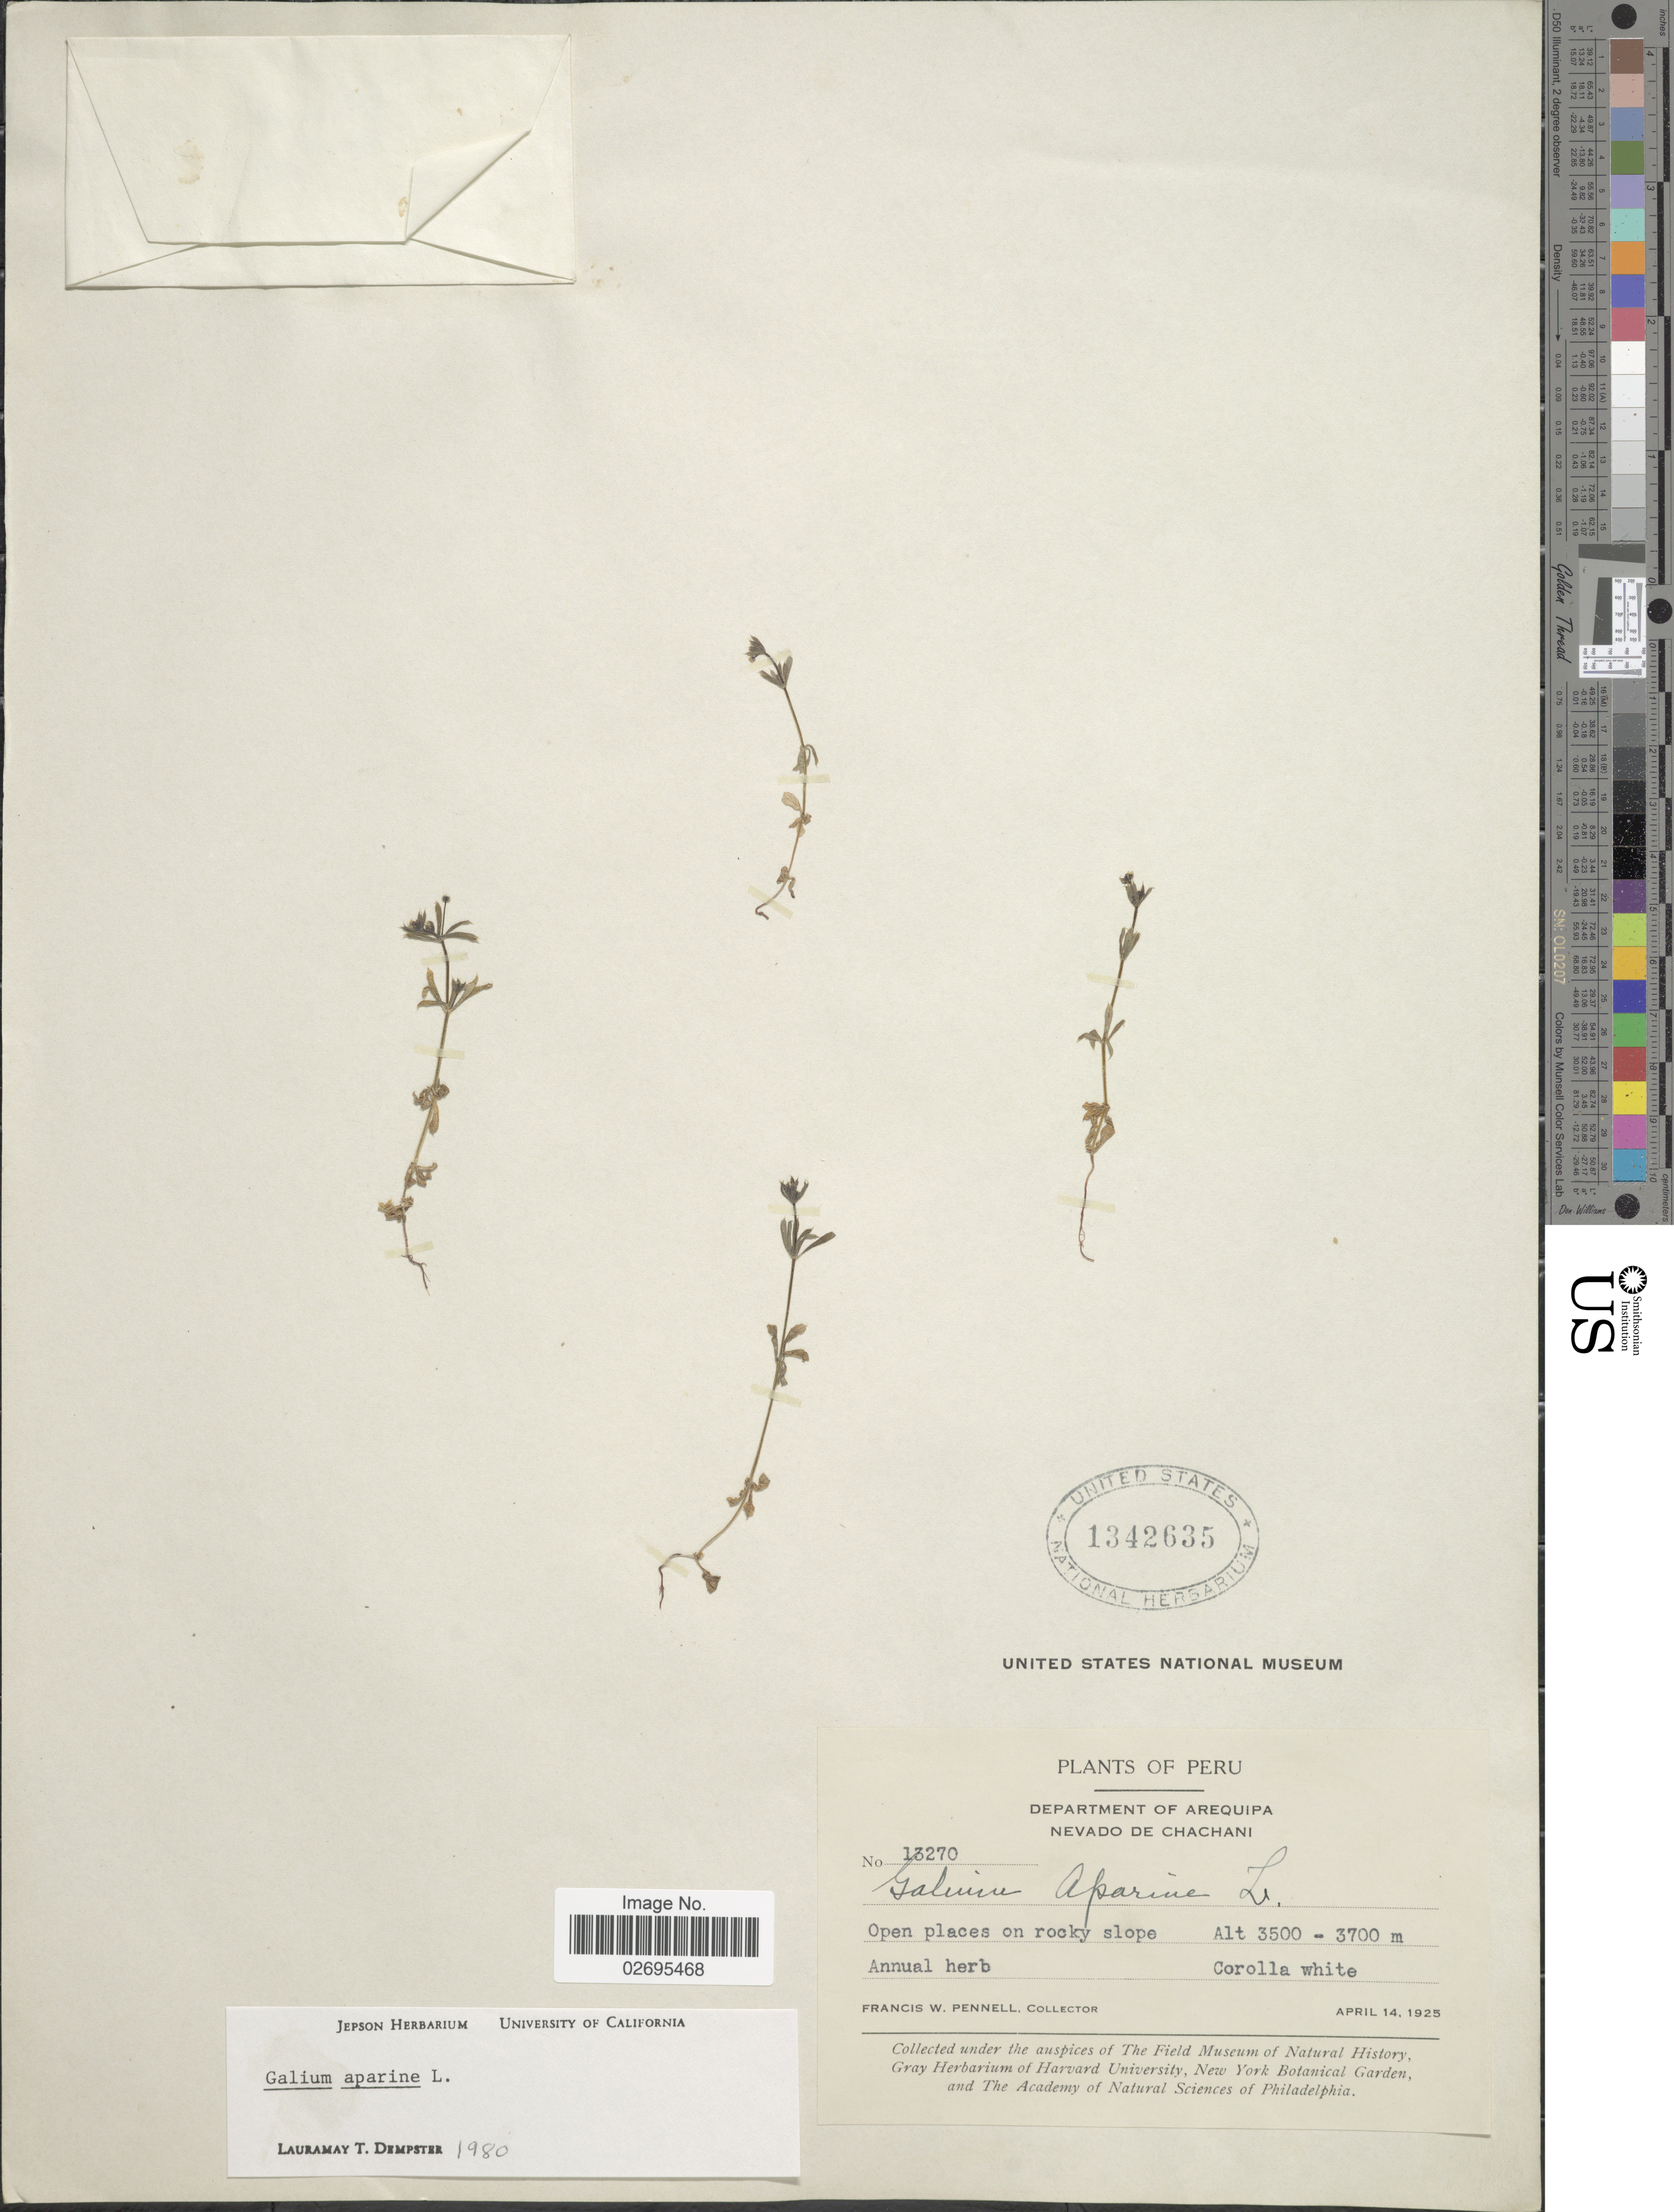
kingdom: Plantae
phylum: Tracheophyta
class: Magnoliopsida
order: Gentianales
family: Rubiaceae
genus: Galium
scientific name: Galium aparine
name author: L.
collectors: F. W. Pennell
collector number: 13270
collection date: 1925-04-14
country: Peru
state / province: Arequipa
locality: Department of Arequipa, Nevado de Chachani, Open places on rocky slope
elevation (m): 3500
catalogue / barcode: US 1342635